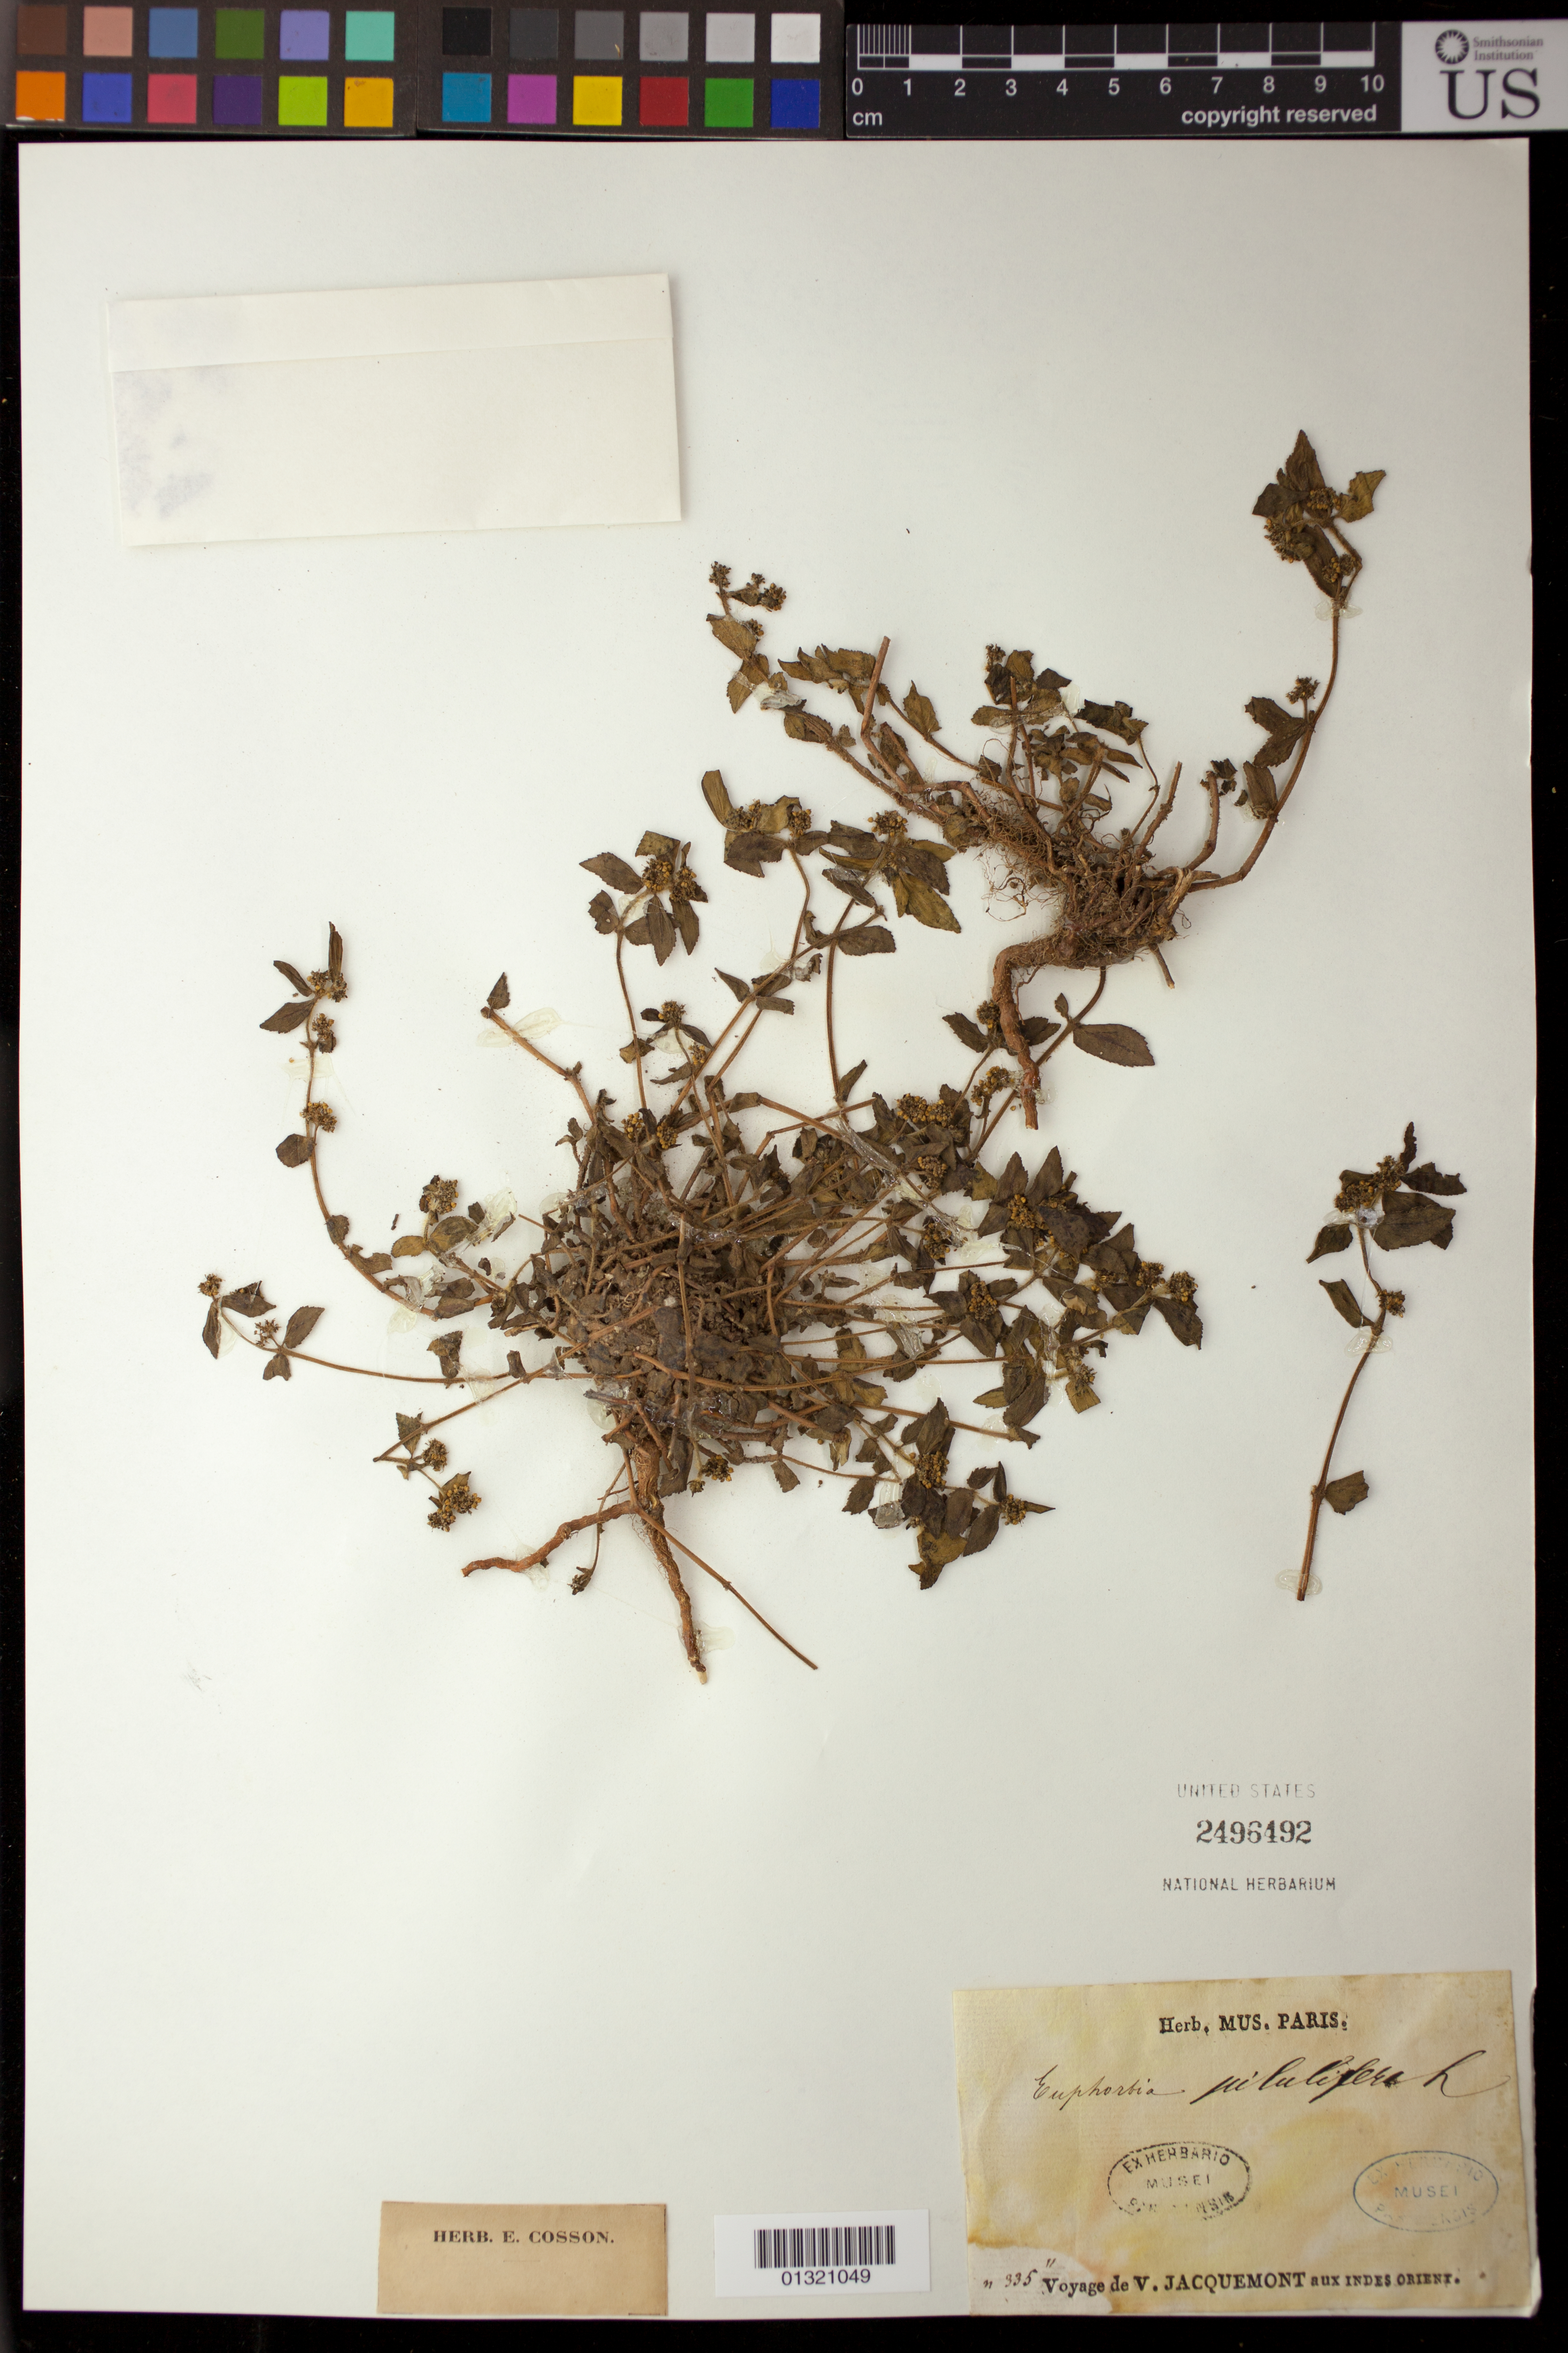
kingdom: Plantae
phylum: Tracheophyta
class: Magnoliopsida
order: Malpighiales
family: Euphorbiaceae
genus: Euphorbia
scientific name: Euphorbia hirta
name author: L.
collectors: V. Jacquemont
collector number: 335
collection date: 1828/1832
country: India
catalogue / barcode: US 2496492